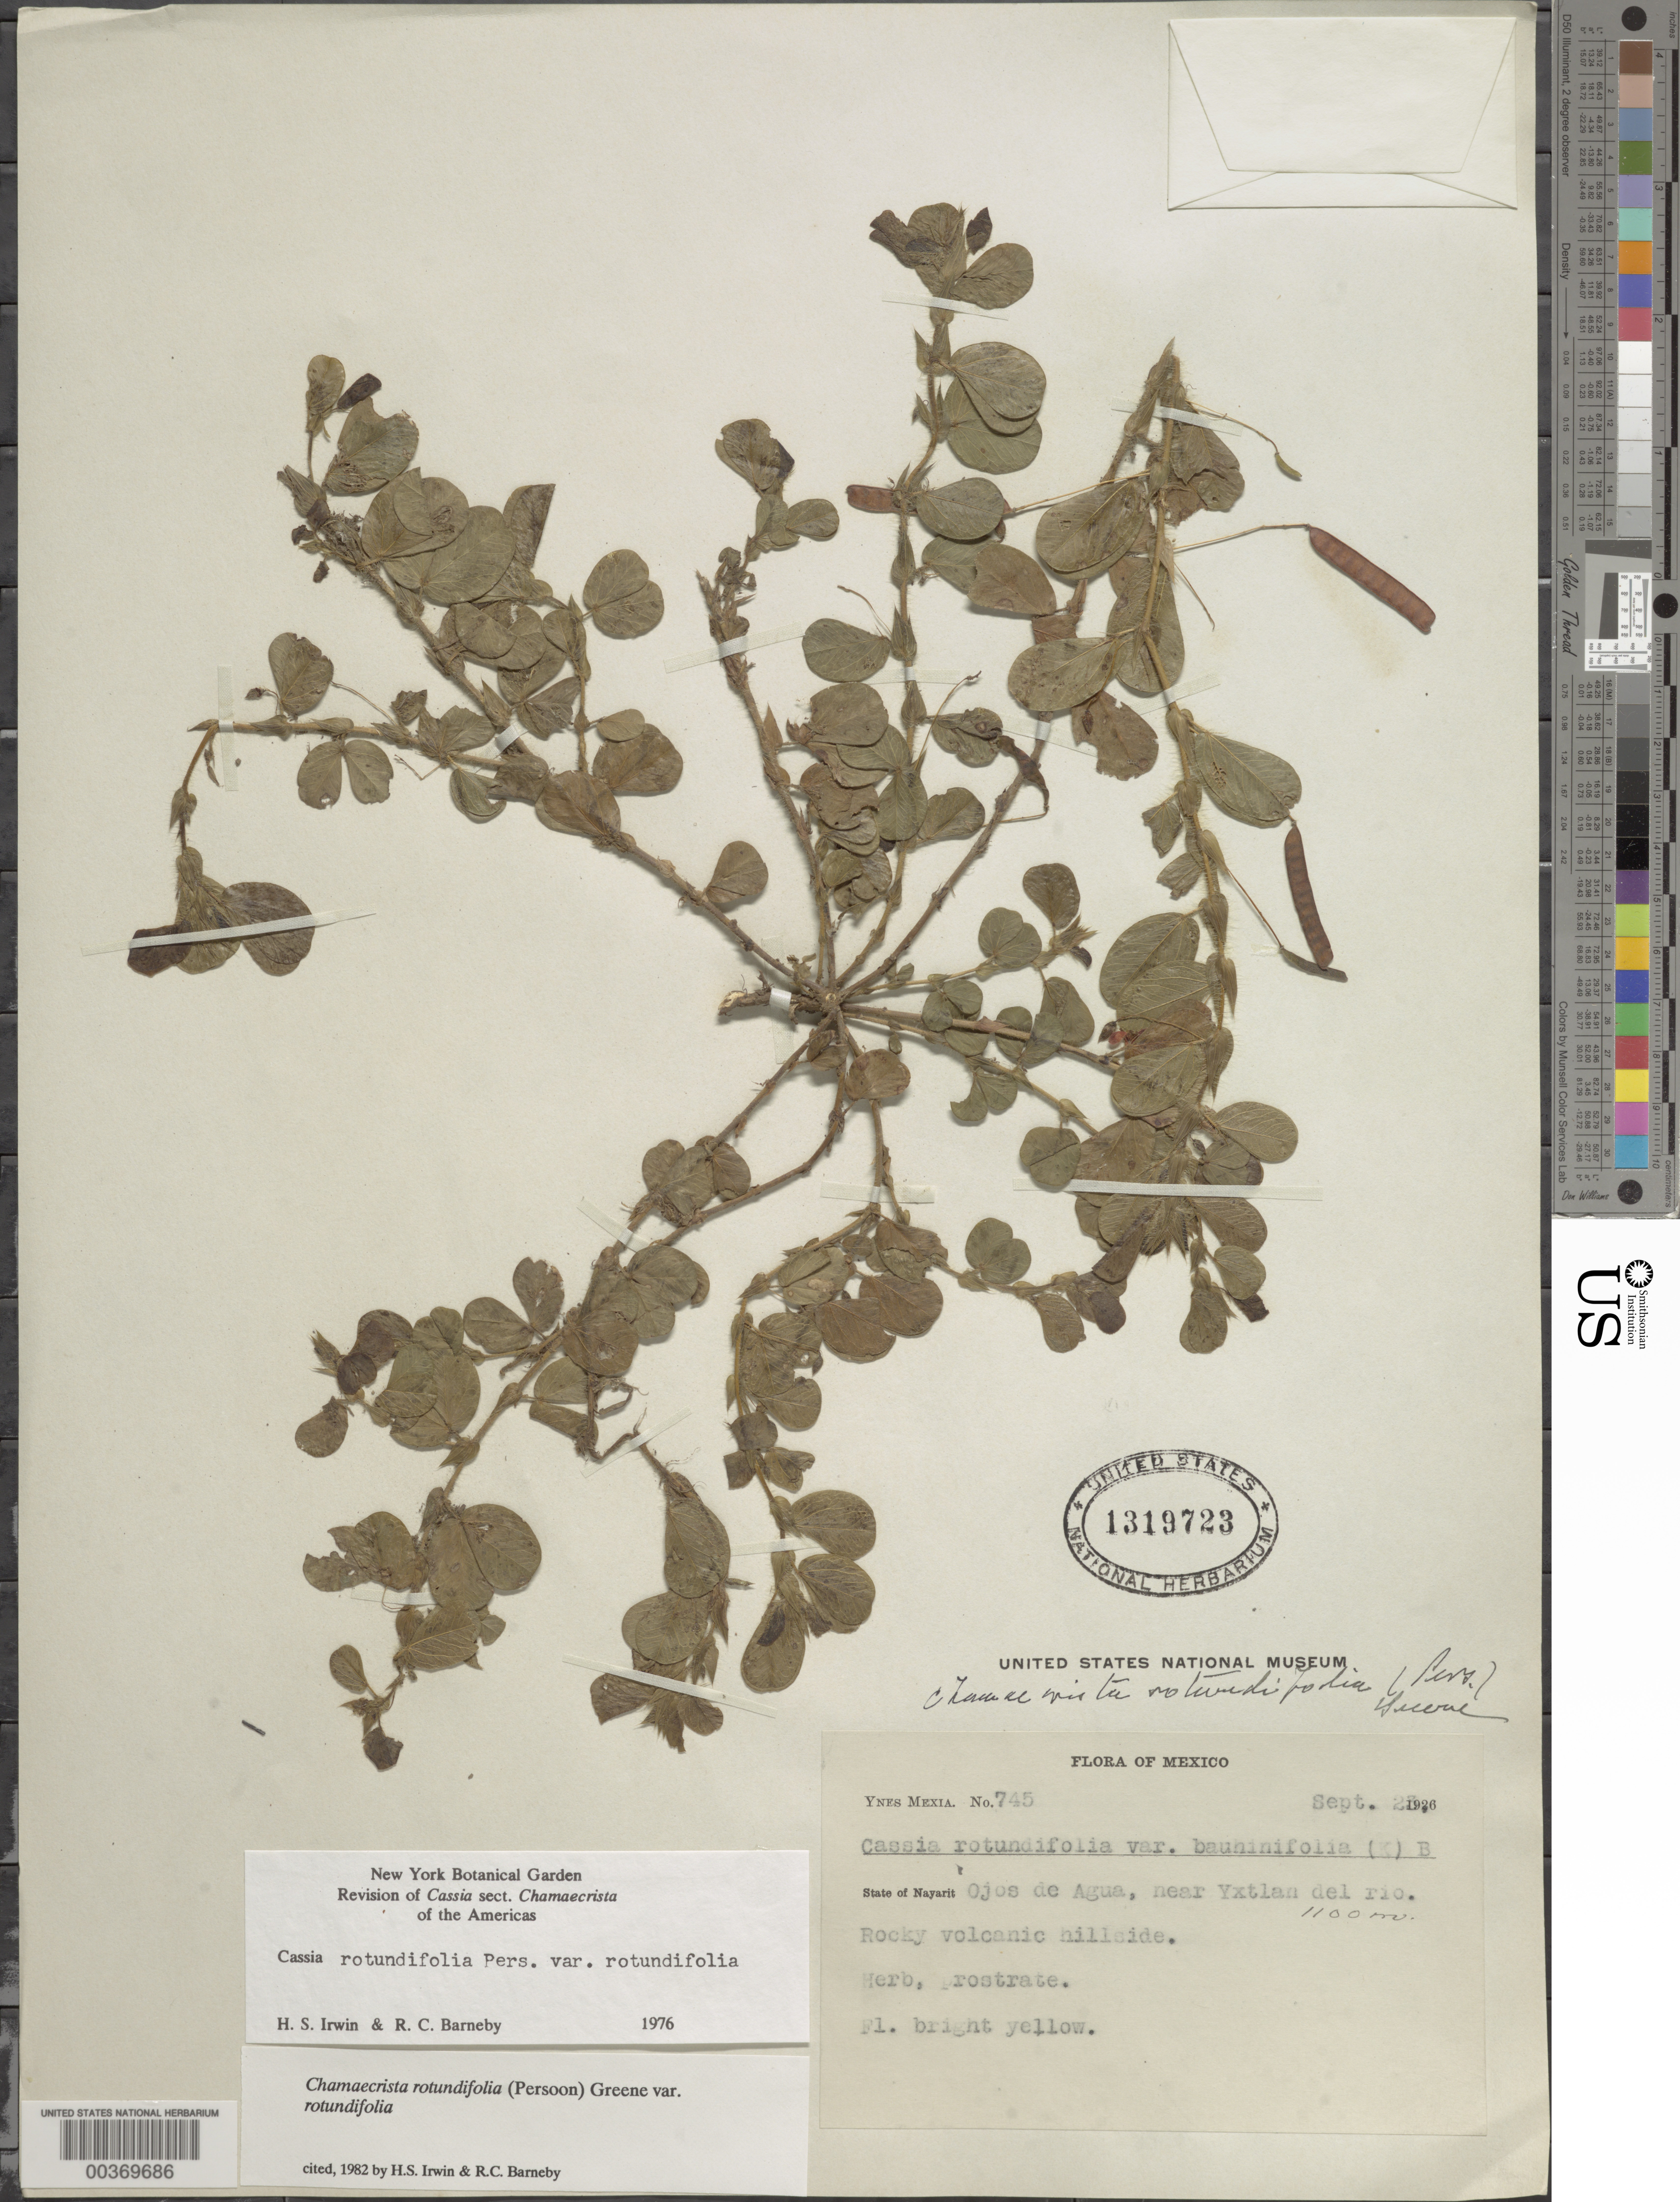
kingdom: Plantae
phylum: Tracheophyta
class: Magnoliopsida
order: Fabales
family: Fabaceae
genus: Chamaecrista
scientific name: Chamaecrista rotundifolia var. rotundifolia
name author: (Pers.) Greene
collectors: Y. Mexia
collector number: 745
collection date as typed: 23 Sep 1926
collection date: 1926-09-23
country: Mexico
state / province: Nayarit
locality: Ojos de agua, near yxtlan del rio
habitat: Rocky volcanic hillside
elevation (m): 1100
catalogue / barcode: US 1319723